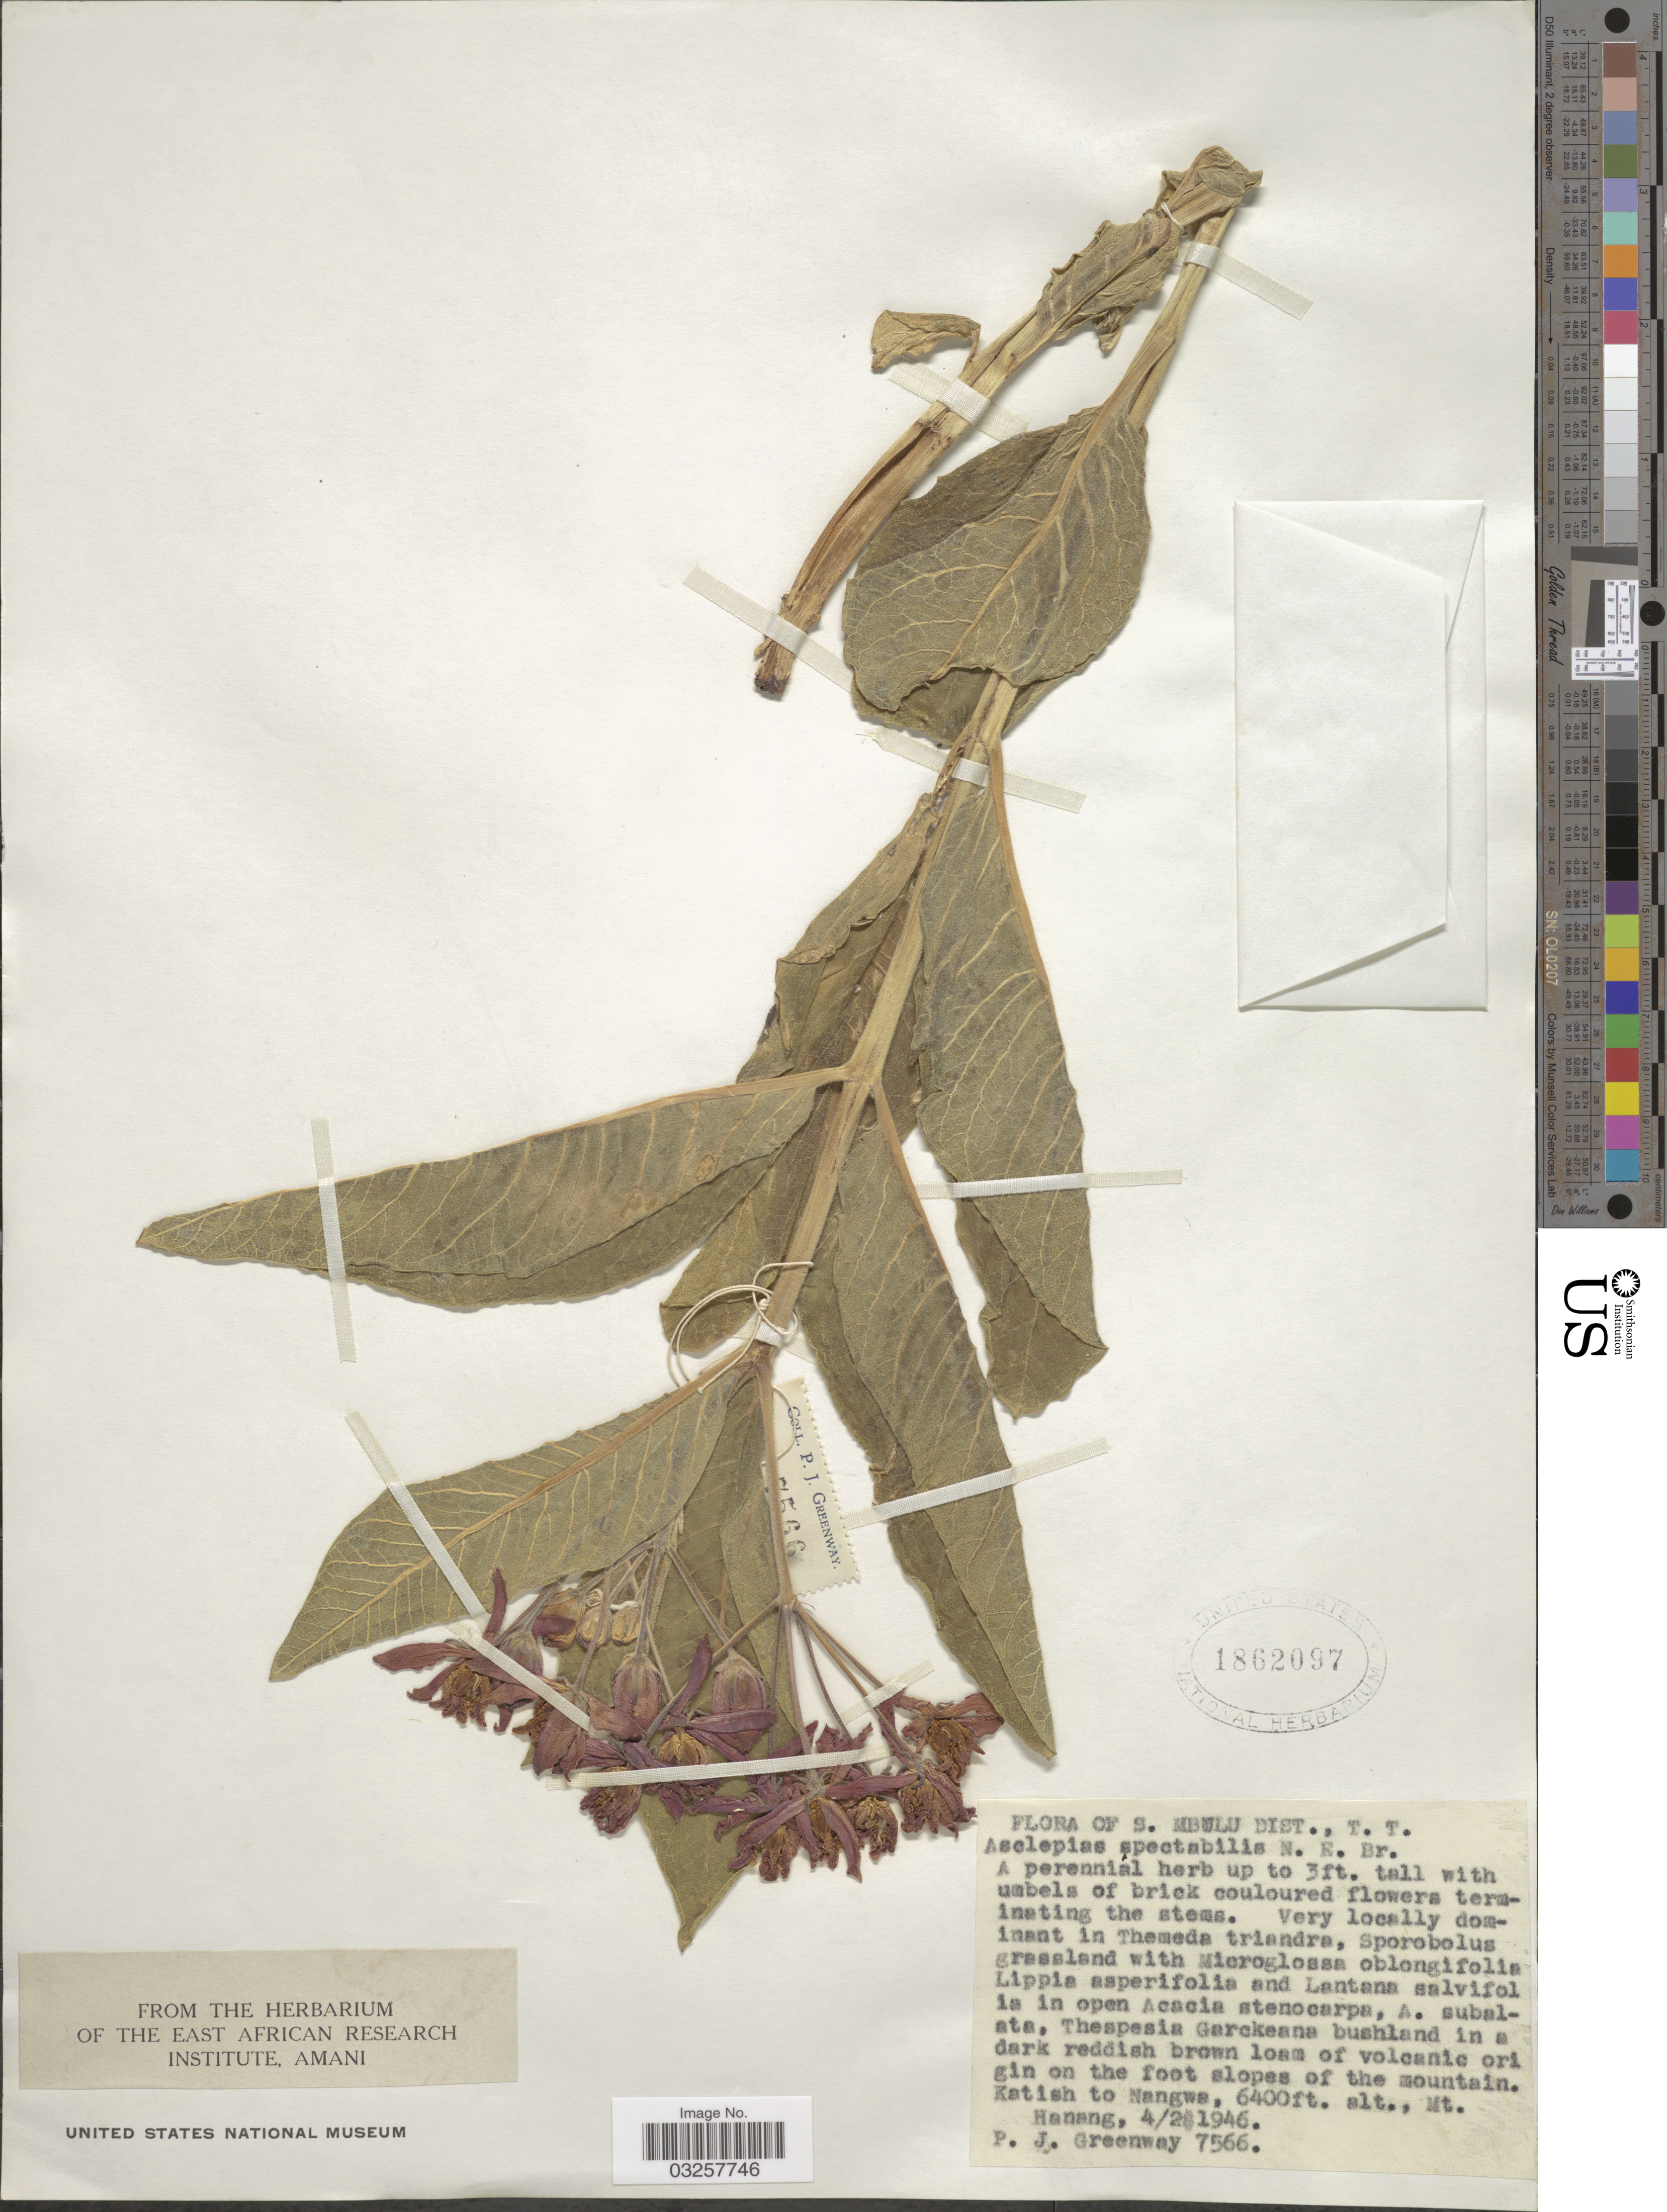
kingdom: Plantae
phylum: Tracheophyta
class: Magnoliopsida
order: Gentianales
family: Apocynaceae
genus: Asclepias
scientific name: Asclepias spectabilis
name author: N.E. Br.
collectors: P. J. Greenway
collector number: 7566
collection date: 1946-04-28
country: Tanzania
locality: S. Mbulu Dist., T. T. Katish to Nangwa, Mt. Hanang.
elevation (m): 1951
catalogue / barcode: US 1862097